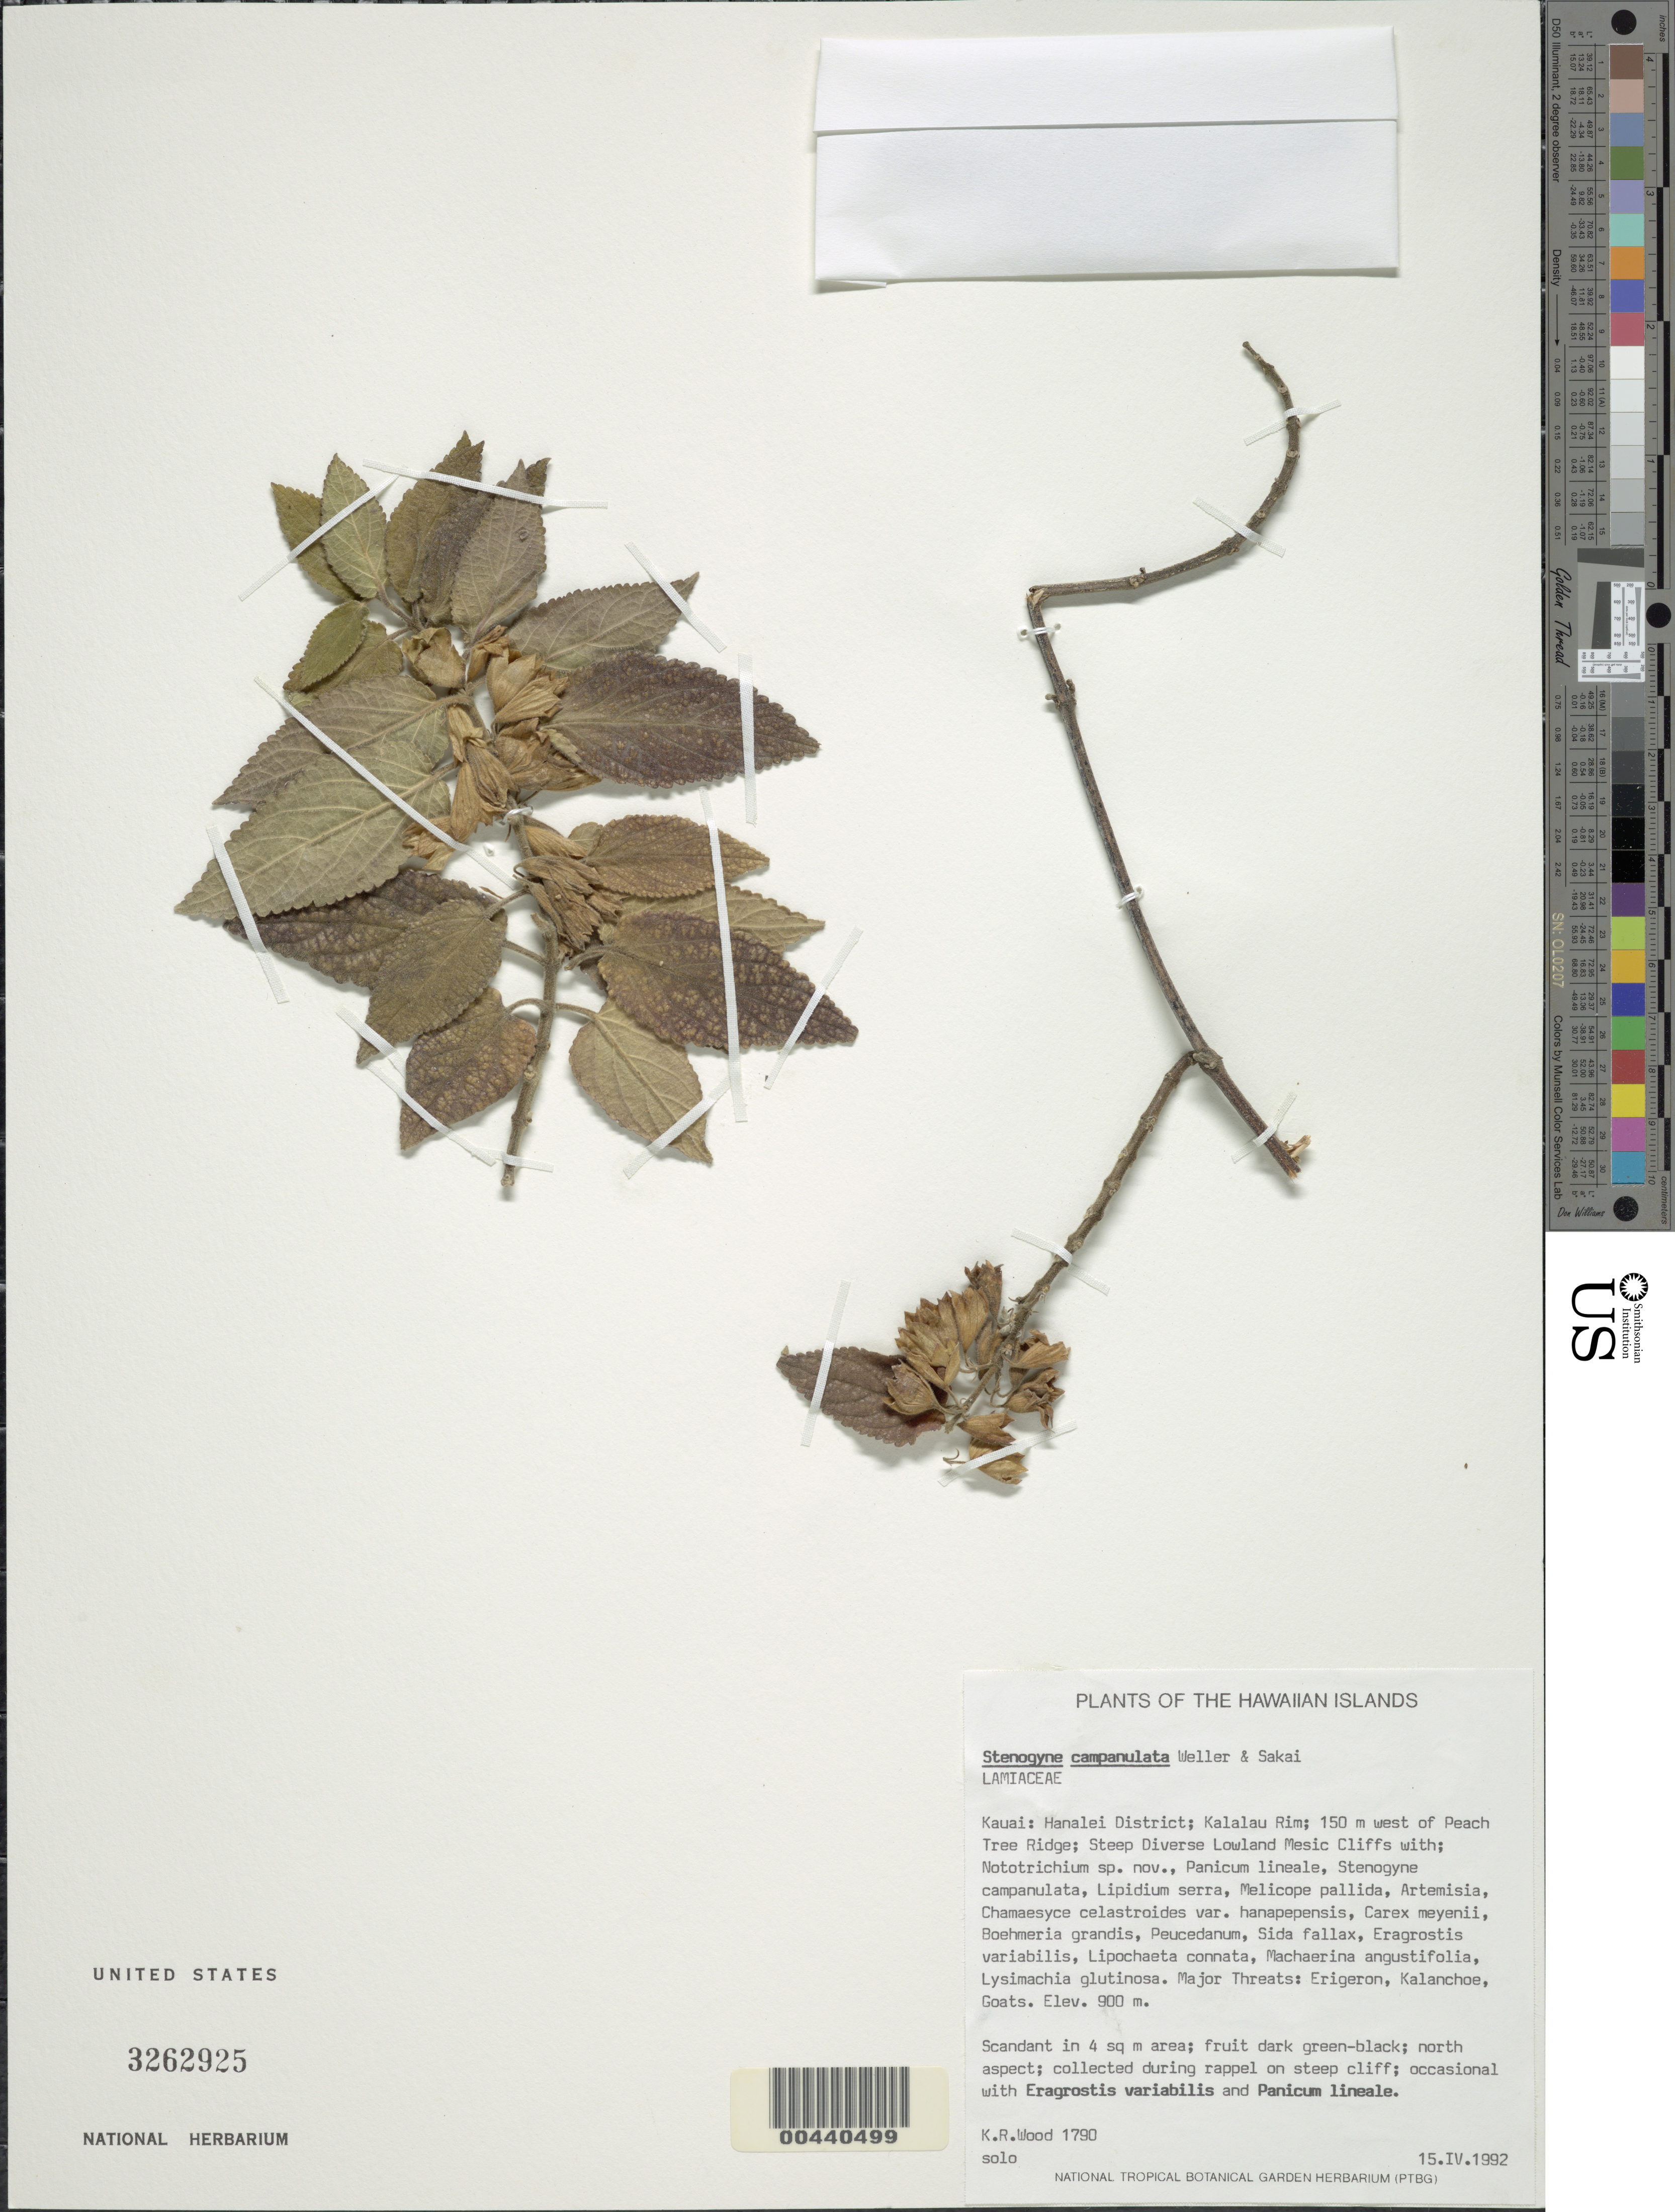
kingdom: Plantae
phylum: Tracheophyta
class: Magnoliopsida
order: Lamiales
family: Lamiaceae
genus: Stenogyne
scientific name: Stenogyne campanulata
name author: Weller & A.K. Sakai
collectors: K. R. Wood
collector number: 1790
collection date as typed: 15 Apr 1992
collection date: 1992-04-15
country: United States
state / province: Hawaii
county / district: Kauai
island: Kaua'i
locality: Hanalei District; Kalalau Rim; 150 m west of Peach Tree Ridge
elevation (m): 900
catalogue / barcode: US 3262925